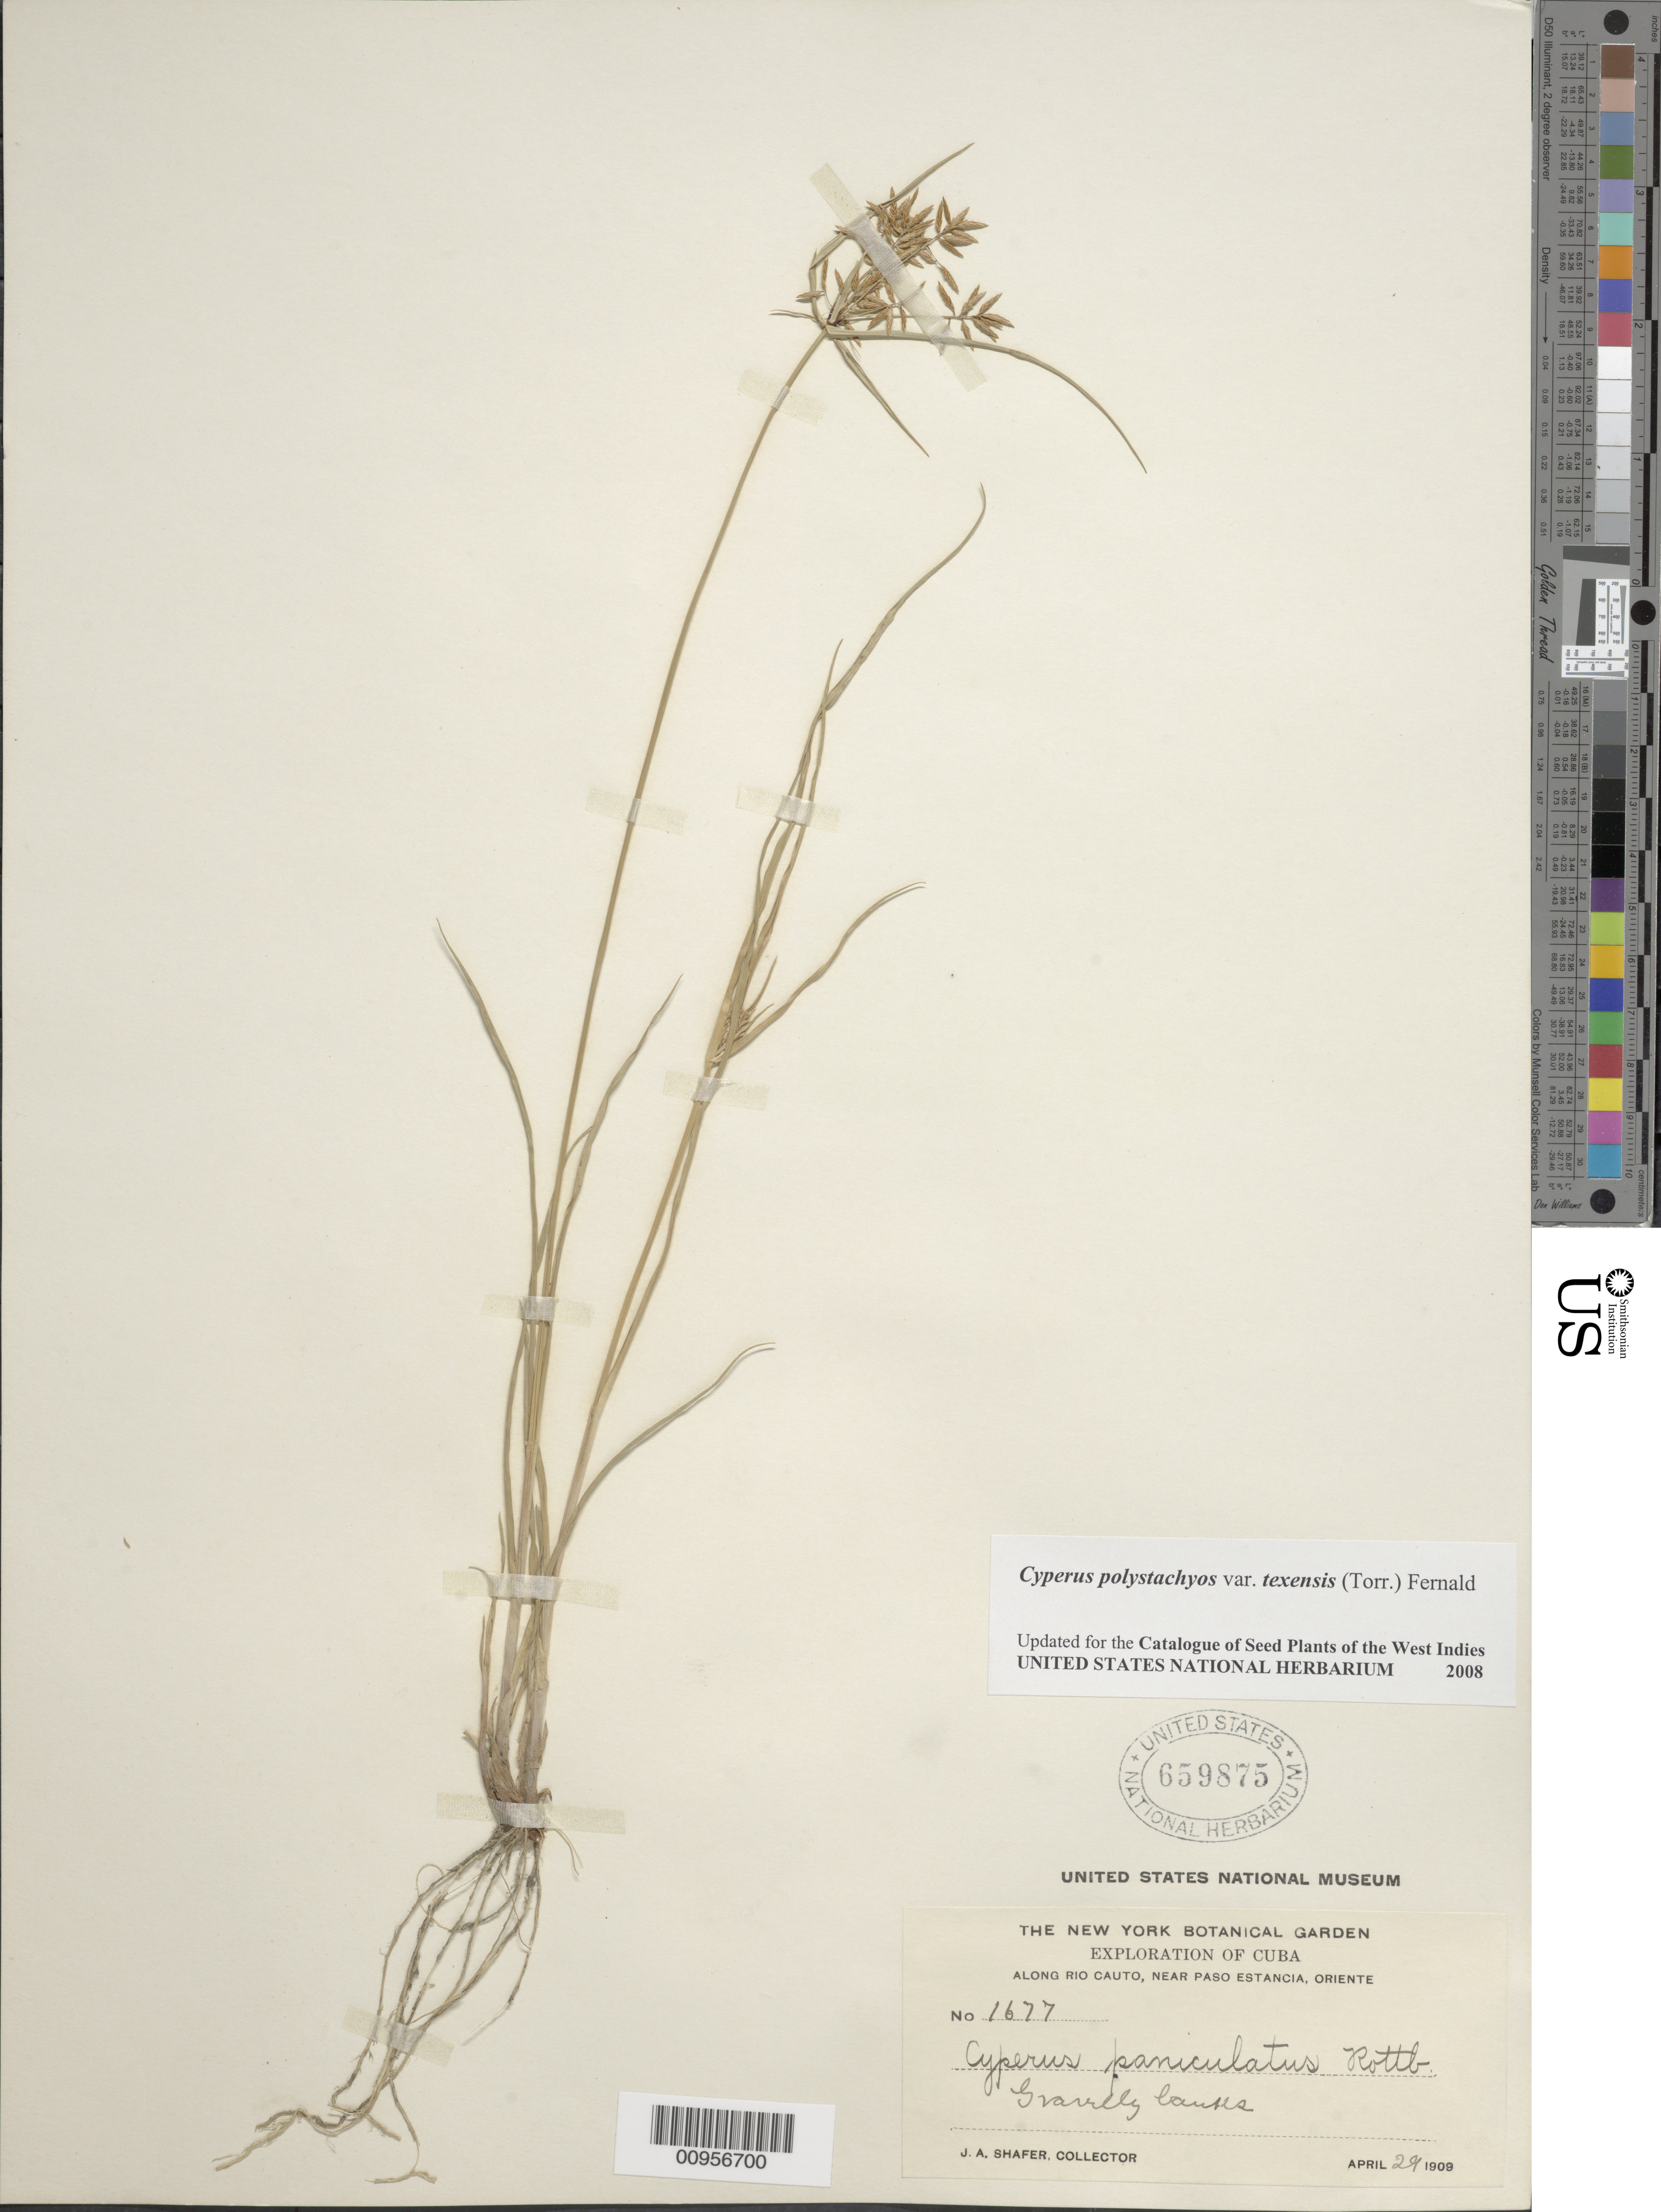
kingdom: Plantae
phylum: Tracheophyta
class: Liliopsida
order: Poales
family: Cyperaceae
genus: Cyperus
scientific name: Cyperus polystachyos var. texensis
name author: (Torr.) Fernald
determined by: Strong, M. T., (US), Smithsonian Institution - National Museum of Natural History (UNITED STATES)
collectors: J. A. Shafer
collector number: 1677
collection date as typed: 29 Apr 1909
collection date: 1909-04-29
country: Cuba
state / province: Granma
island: Cuba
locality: Along Rio Cauto, near Paso Estancia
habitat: Along river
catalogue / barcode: US 659875